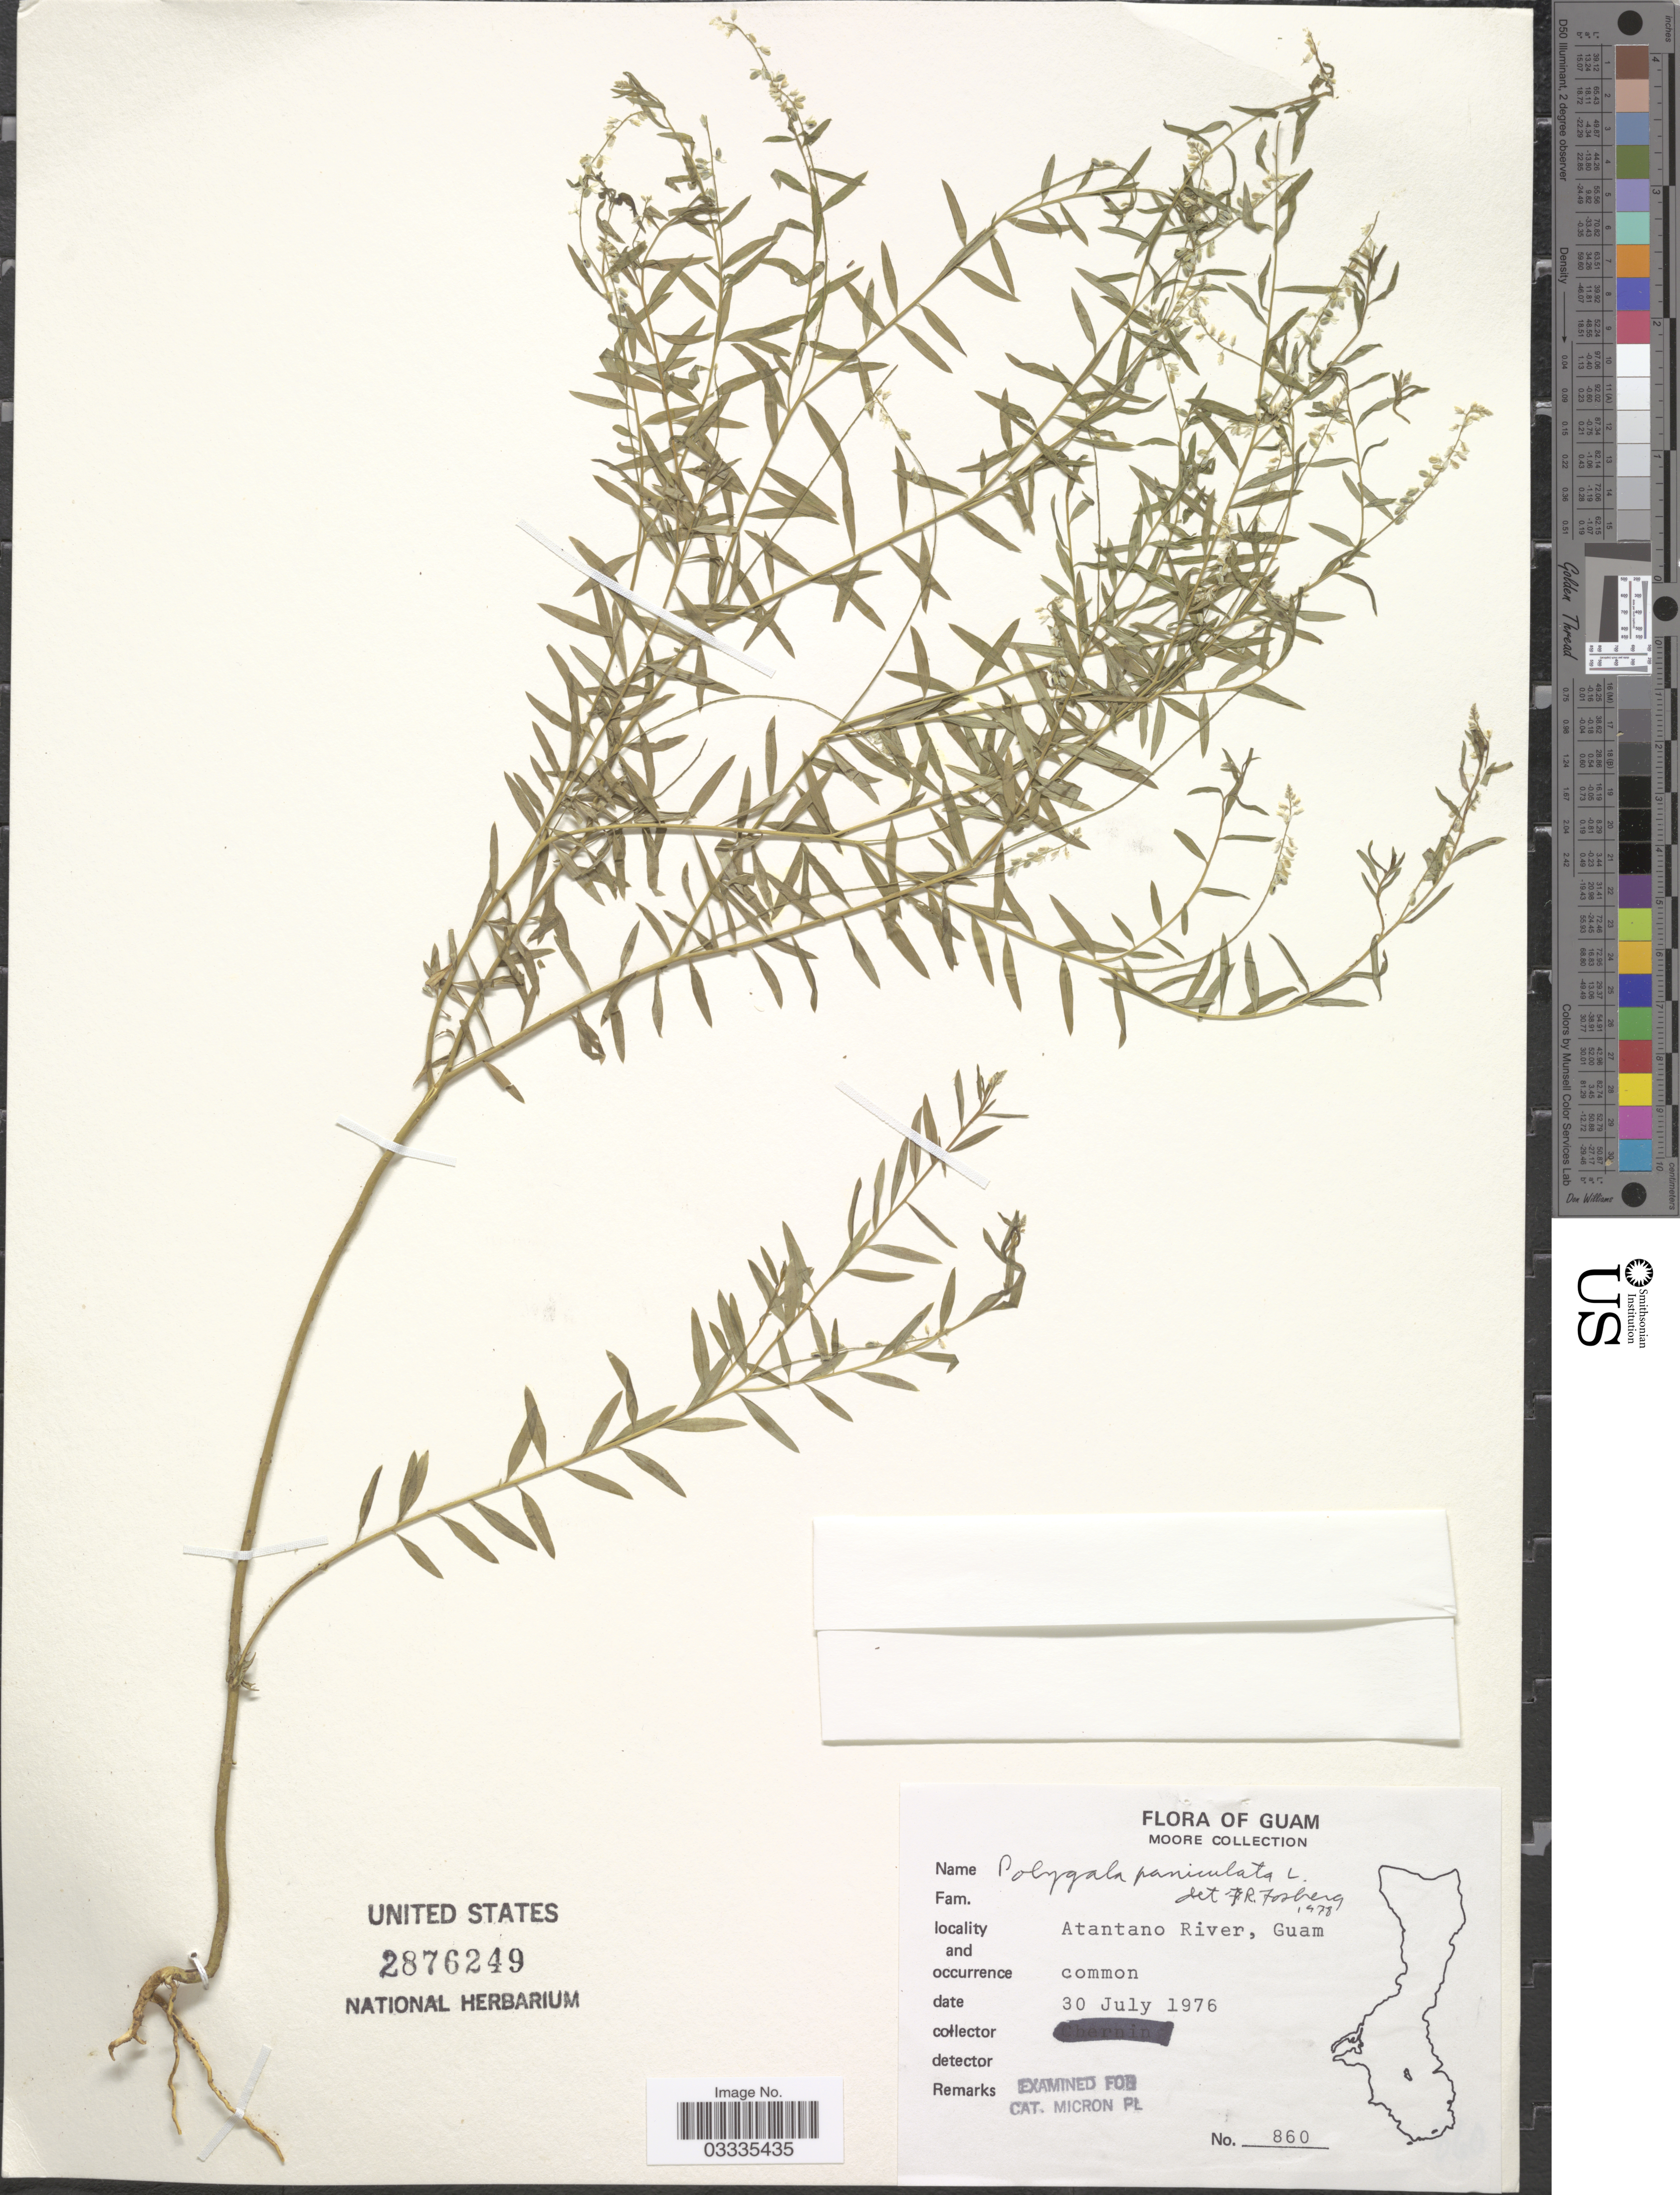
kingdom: Plantae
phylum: Tracheophyta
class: Magnoliopsida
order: Fabales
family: Polygalaceae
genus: Polygala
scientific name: Polygala paniculata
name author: L.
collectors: -. Moore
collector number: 860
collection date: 1976-07-30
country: Guam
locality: Atantano River.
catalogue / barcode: US 2876249